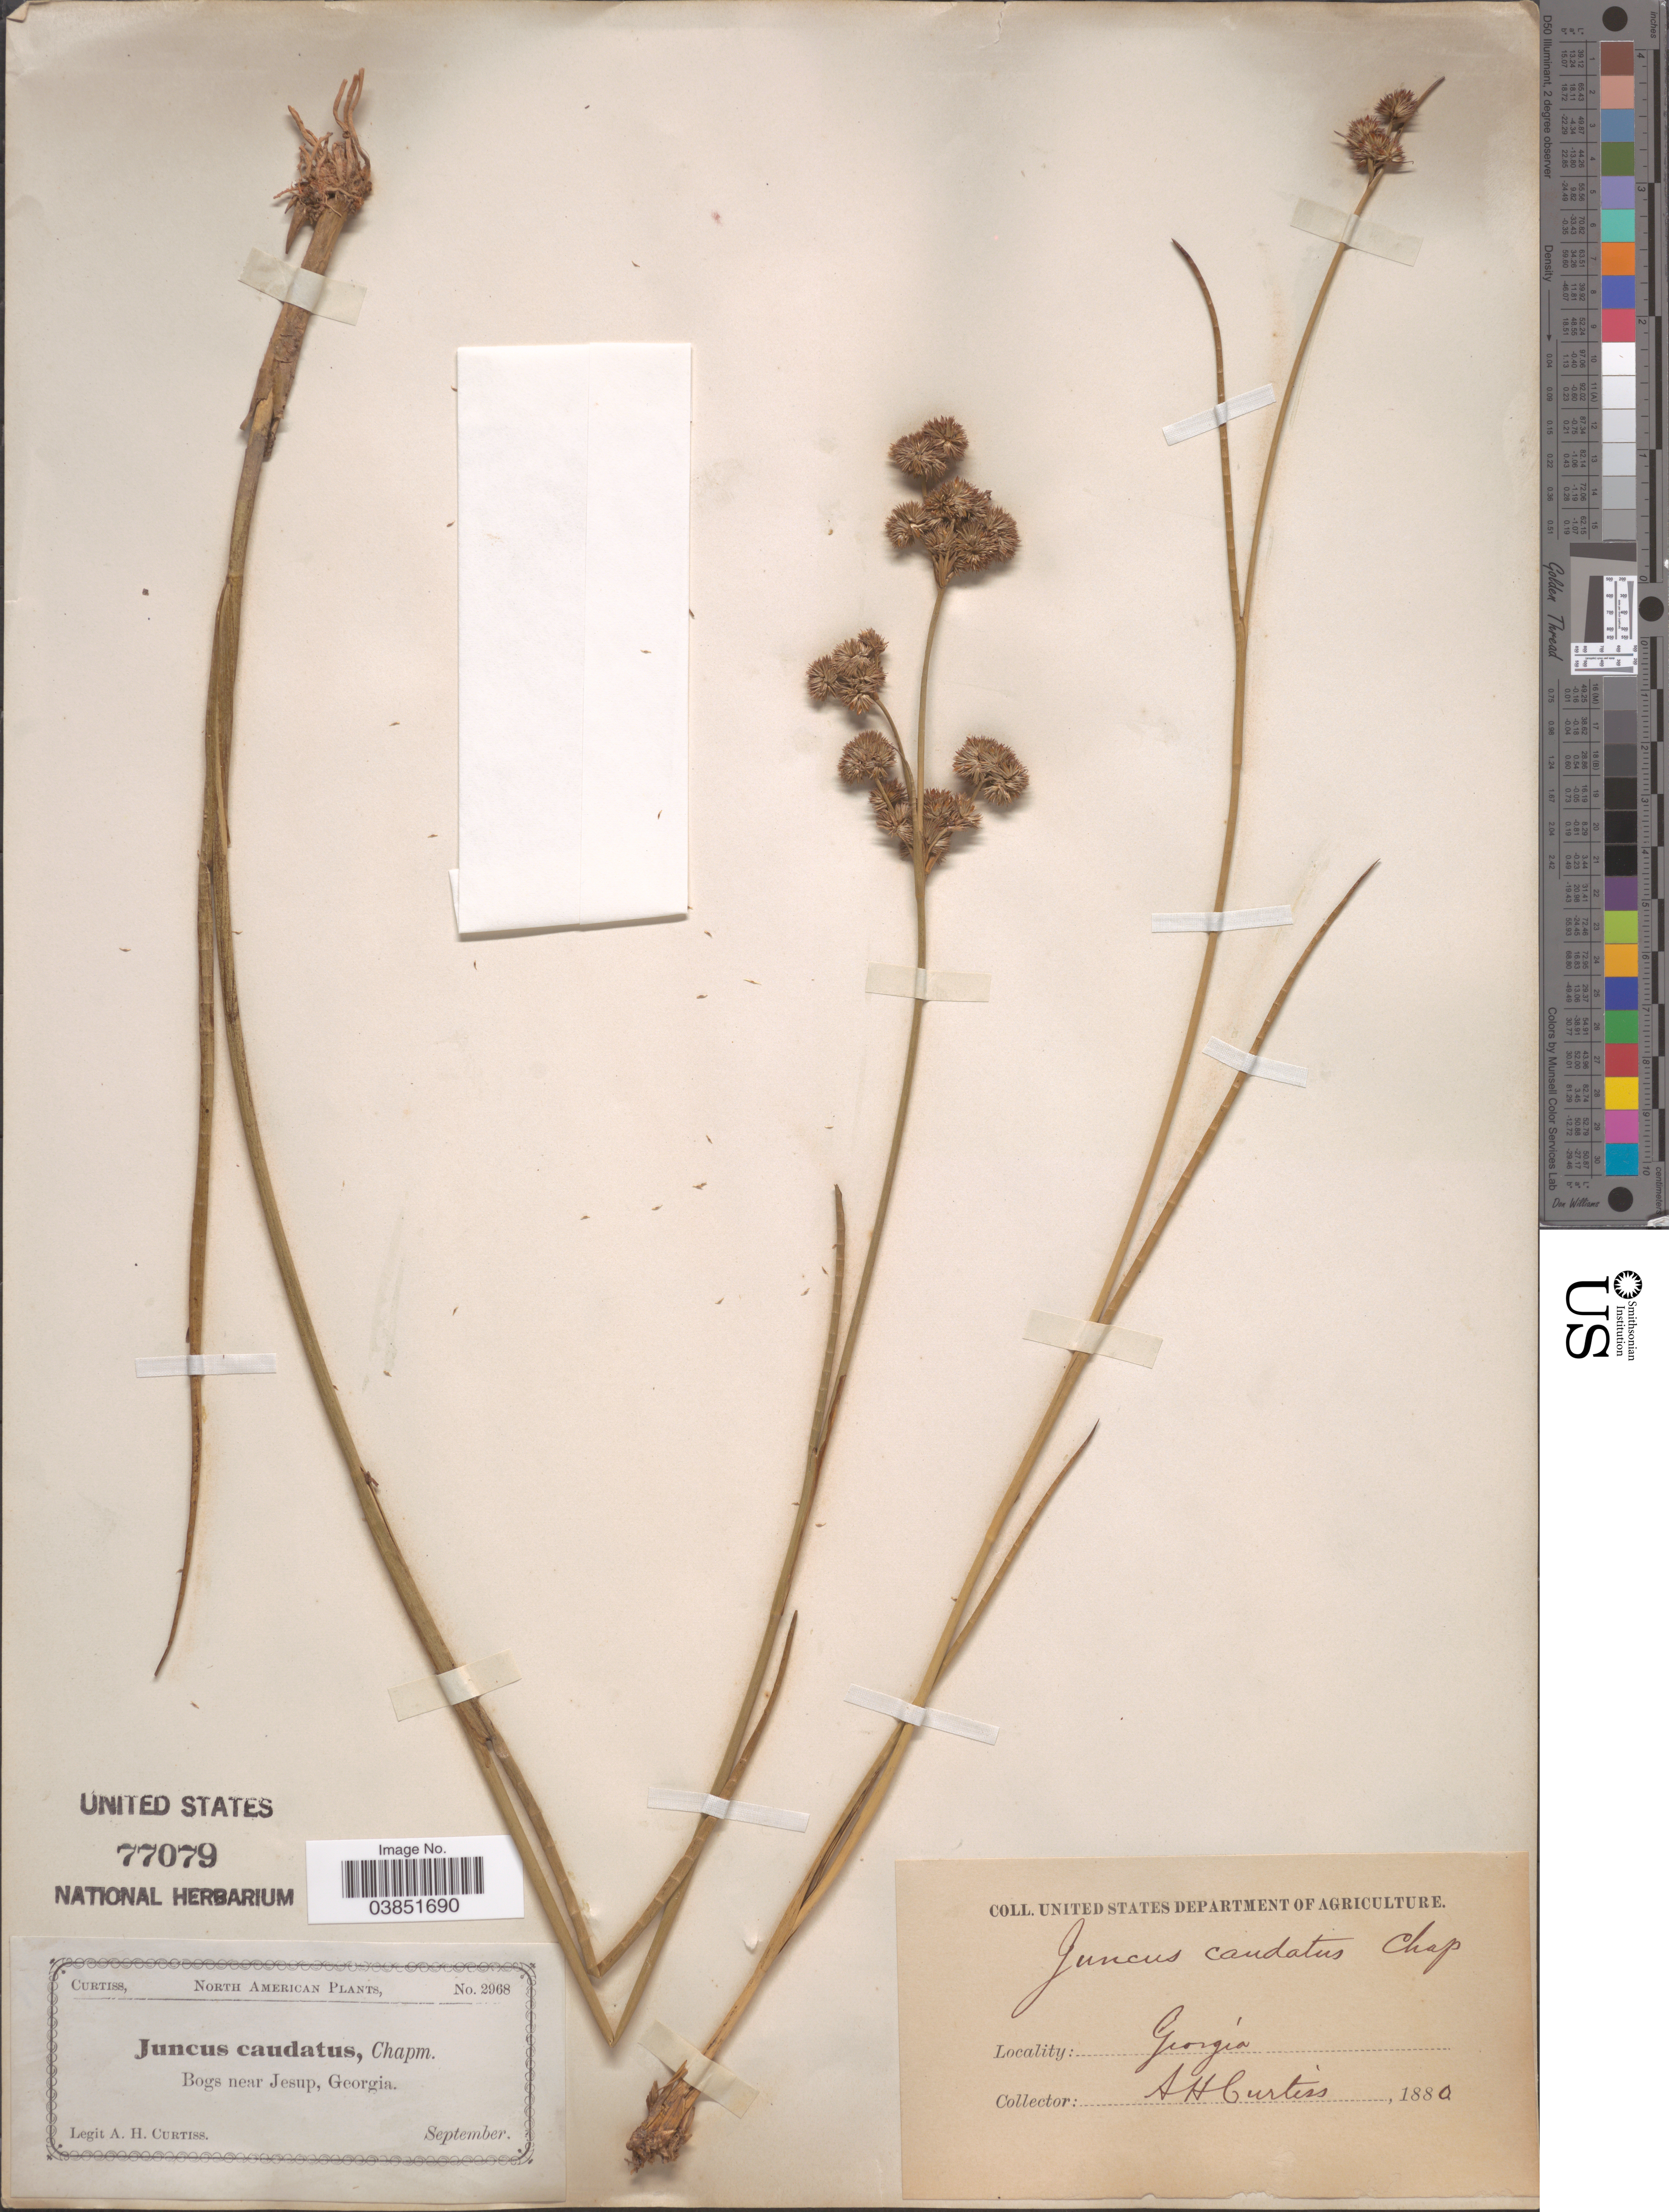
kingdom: Plantae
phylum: Tracheophyta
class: Liliopsida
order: Poales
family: Juncaceae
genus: Juncus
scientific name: Juncus caudatus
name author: Chapm.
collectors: A. H. Curtiss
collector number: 2968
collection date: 1880-09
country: United States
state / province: Georgia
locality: Bogs near Jesup.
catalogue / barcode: US 77079